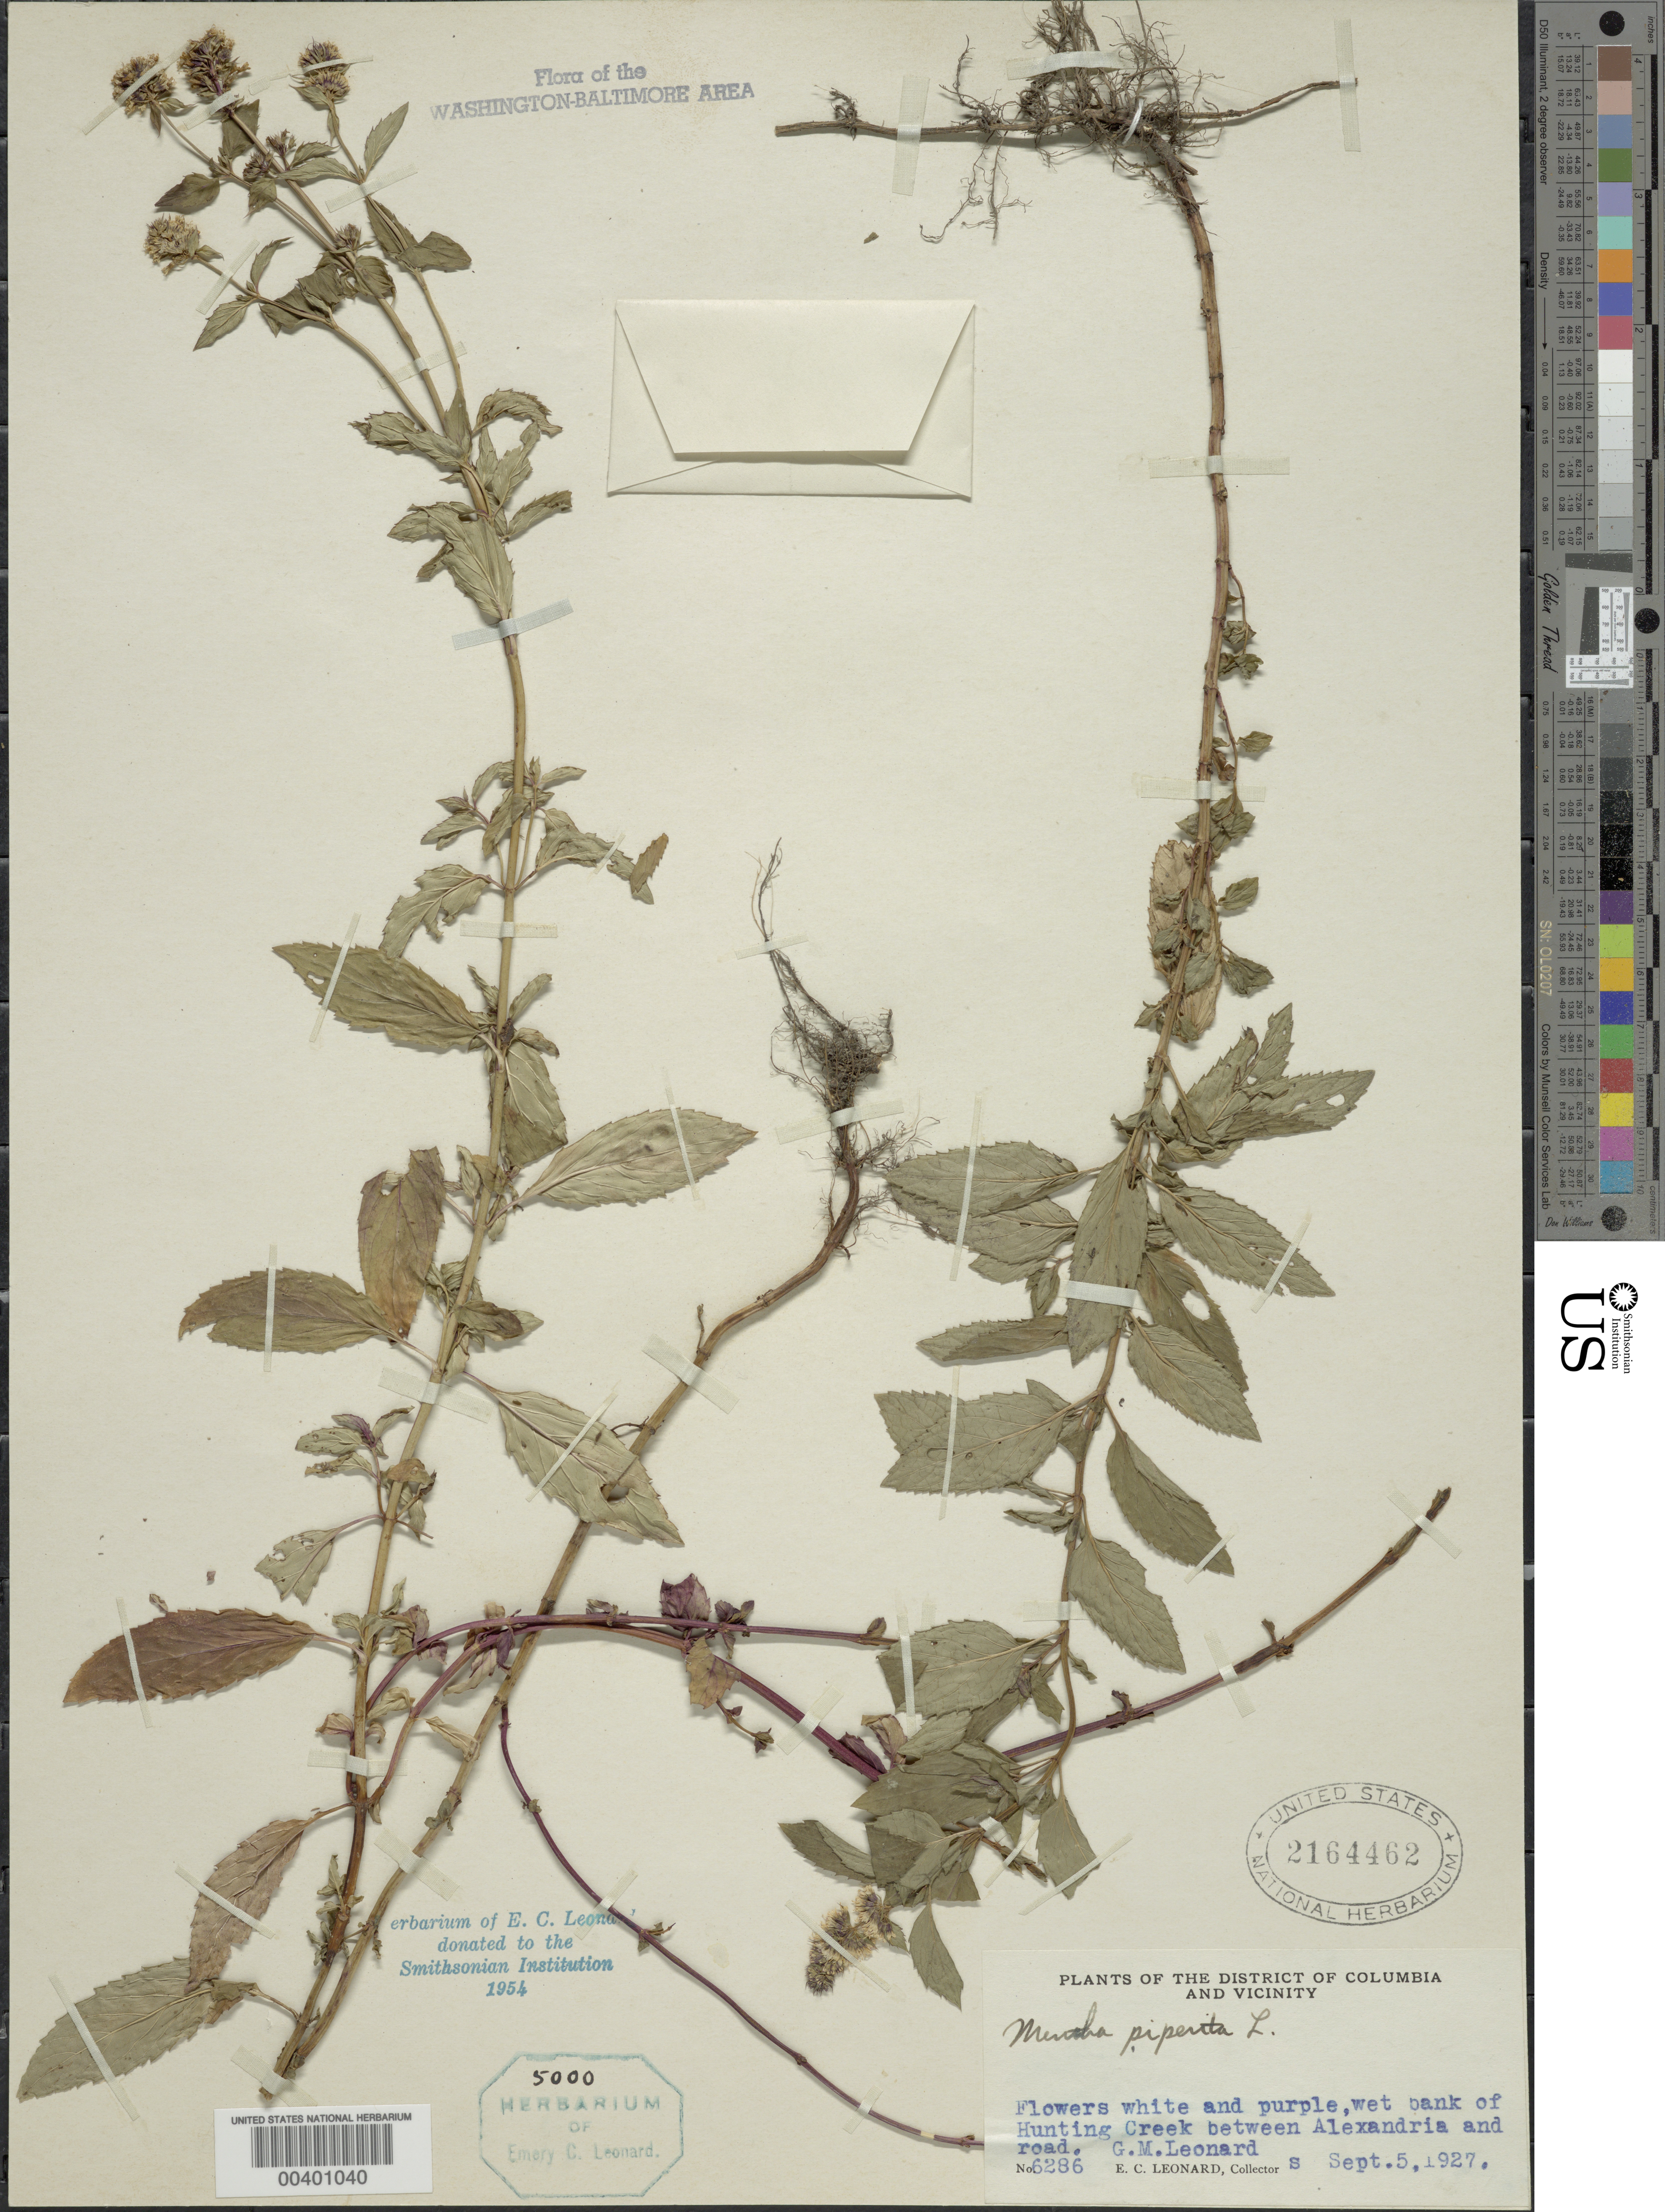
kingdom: Plantae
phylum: Tracheophyta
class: Magnoliopsida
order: Lamiales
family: Lamiaceae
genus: Mentha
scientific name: Mentha x piperita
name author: L.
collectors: E. C. Leonard & G. M. Leonard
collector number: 6286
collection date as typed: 05 Sep 1927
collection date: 1927-09-05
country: United States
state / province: Virginia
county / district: Fairfax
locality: Hunting Creek, between Alexandria and Road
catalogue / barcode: US 2164462